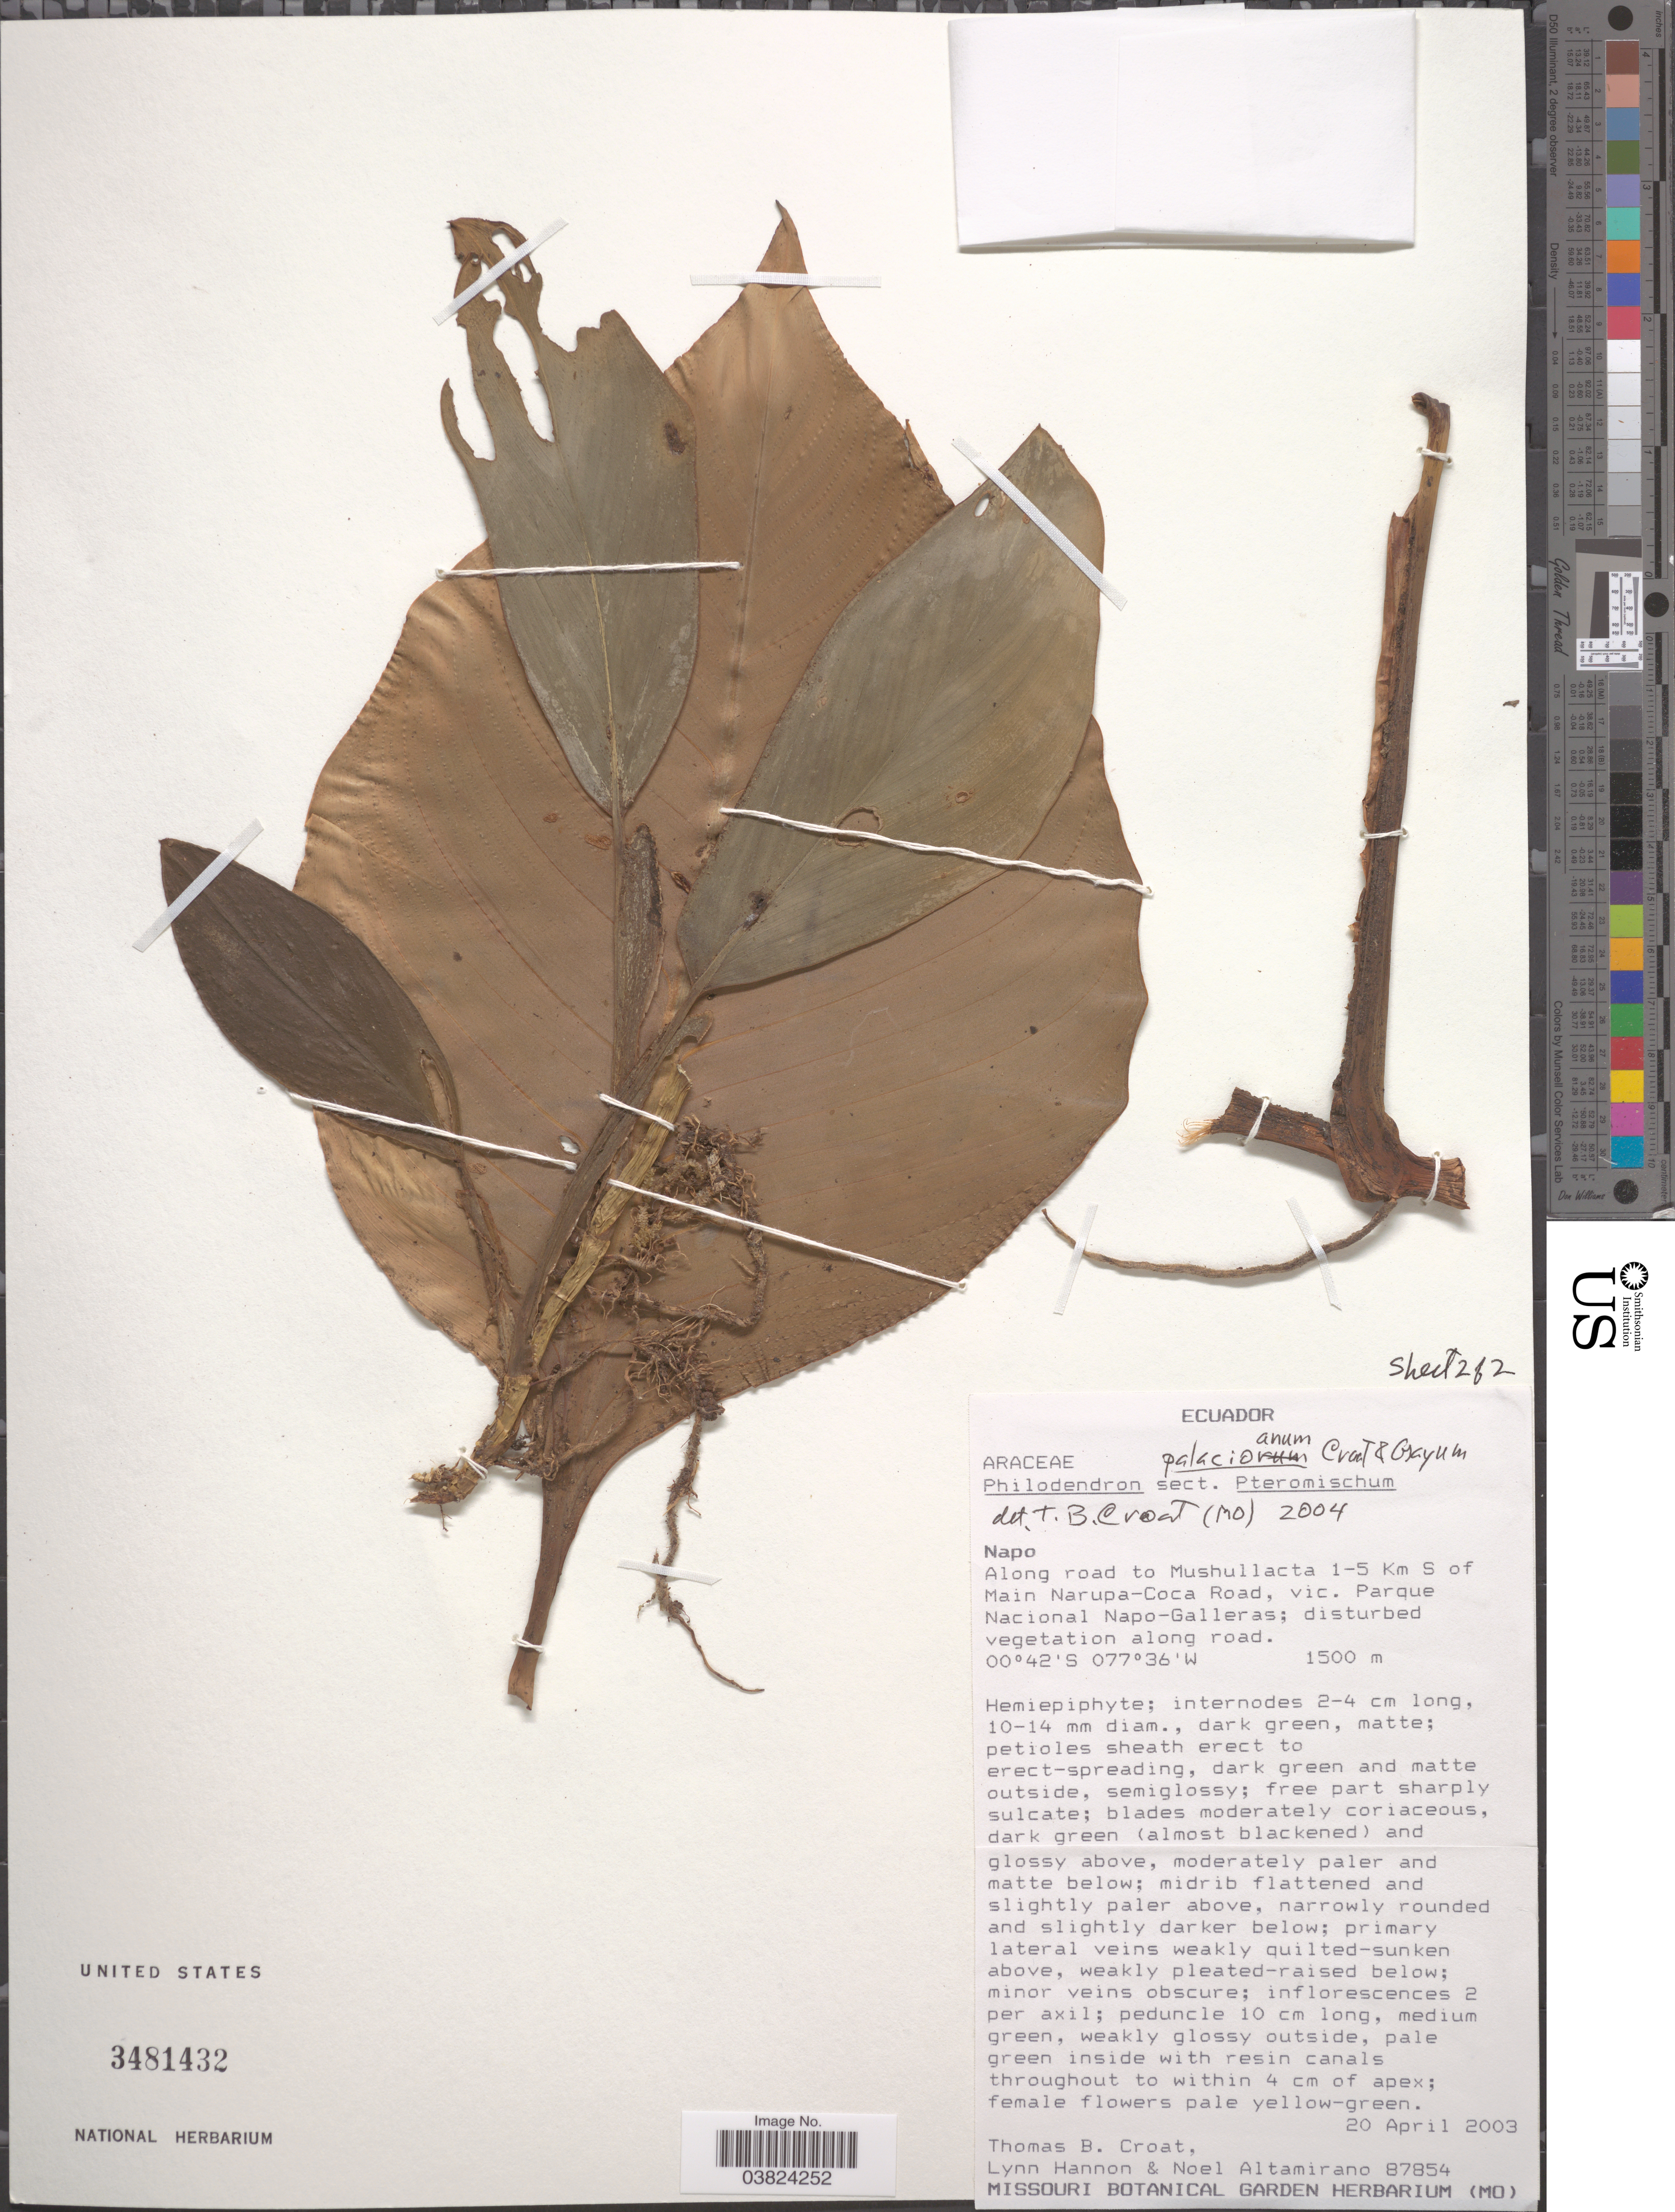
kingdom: Plantae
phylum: Tracheophyta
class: Liliopsida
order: Alismatales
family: Araceae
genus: Philodendron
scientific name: Philodendron palaciosii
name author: Croat & Grayum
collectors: T. B. Croat, L. Hannon & N. Altamirano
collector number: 87854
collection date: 2003-04-20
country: Ecuador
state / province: Napo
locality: Along road to Mushullacta 1-5 Km S of Main Narupa-Coca Road, vic. Parque Nacional Narupa-Galleras; disturbed vegetation along road.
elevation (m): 1500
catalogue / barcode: US 3481432